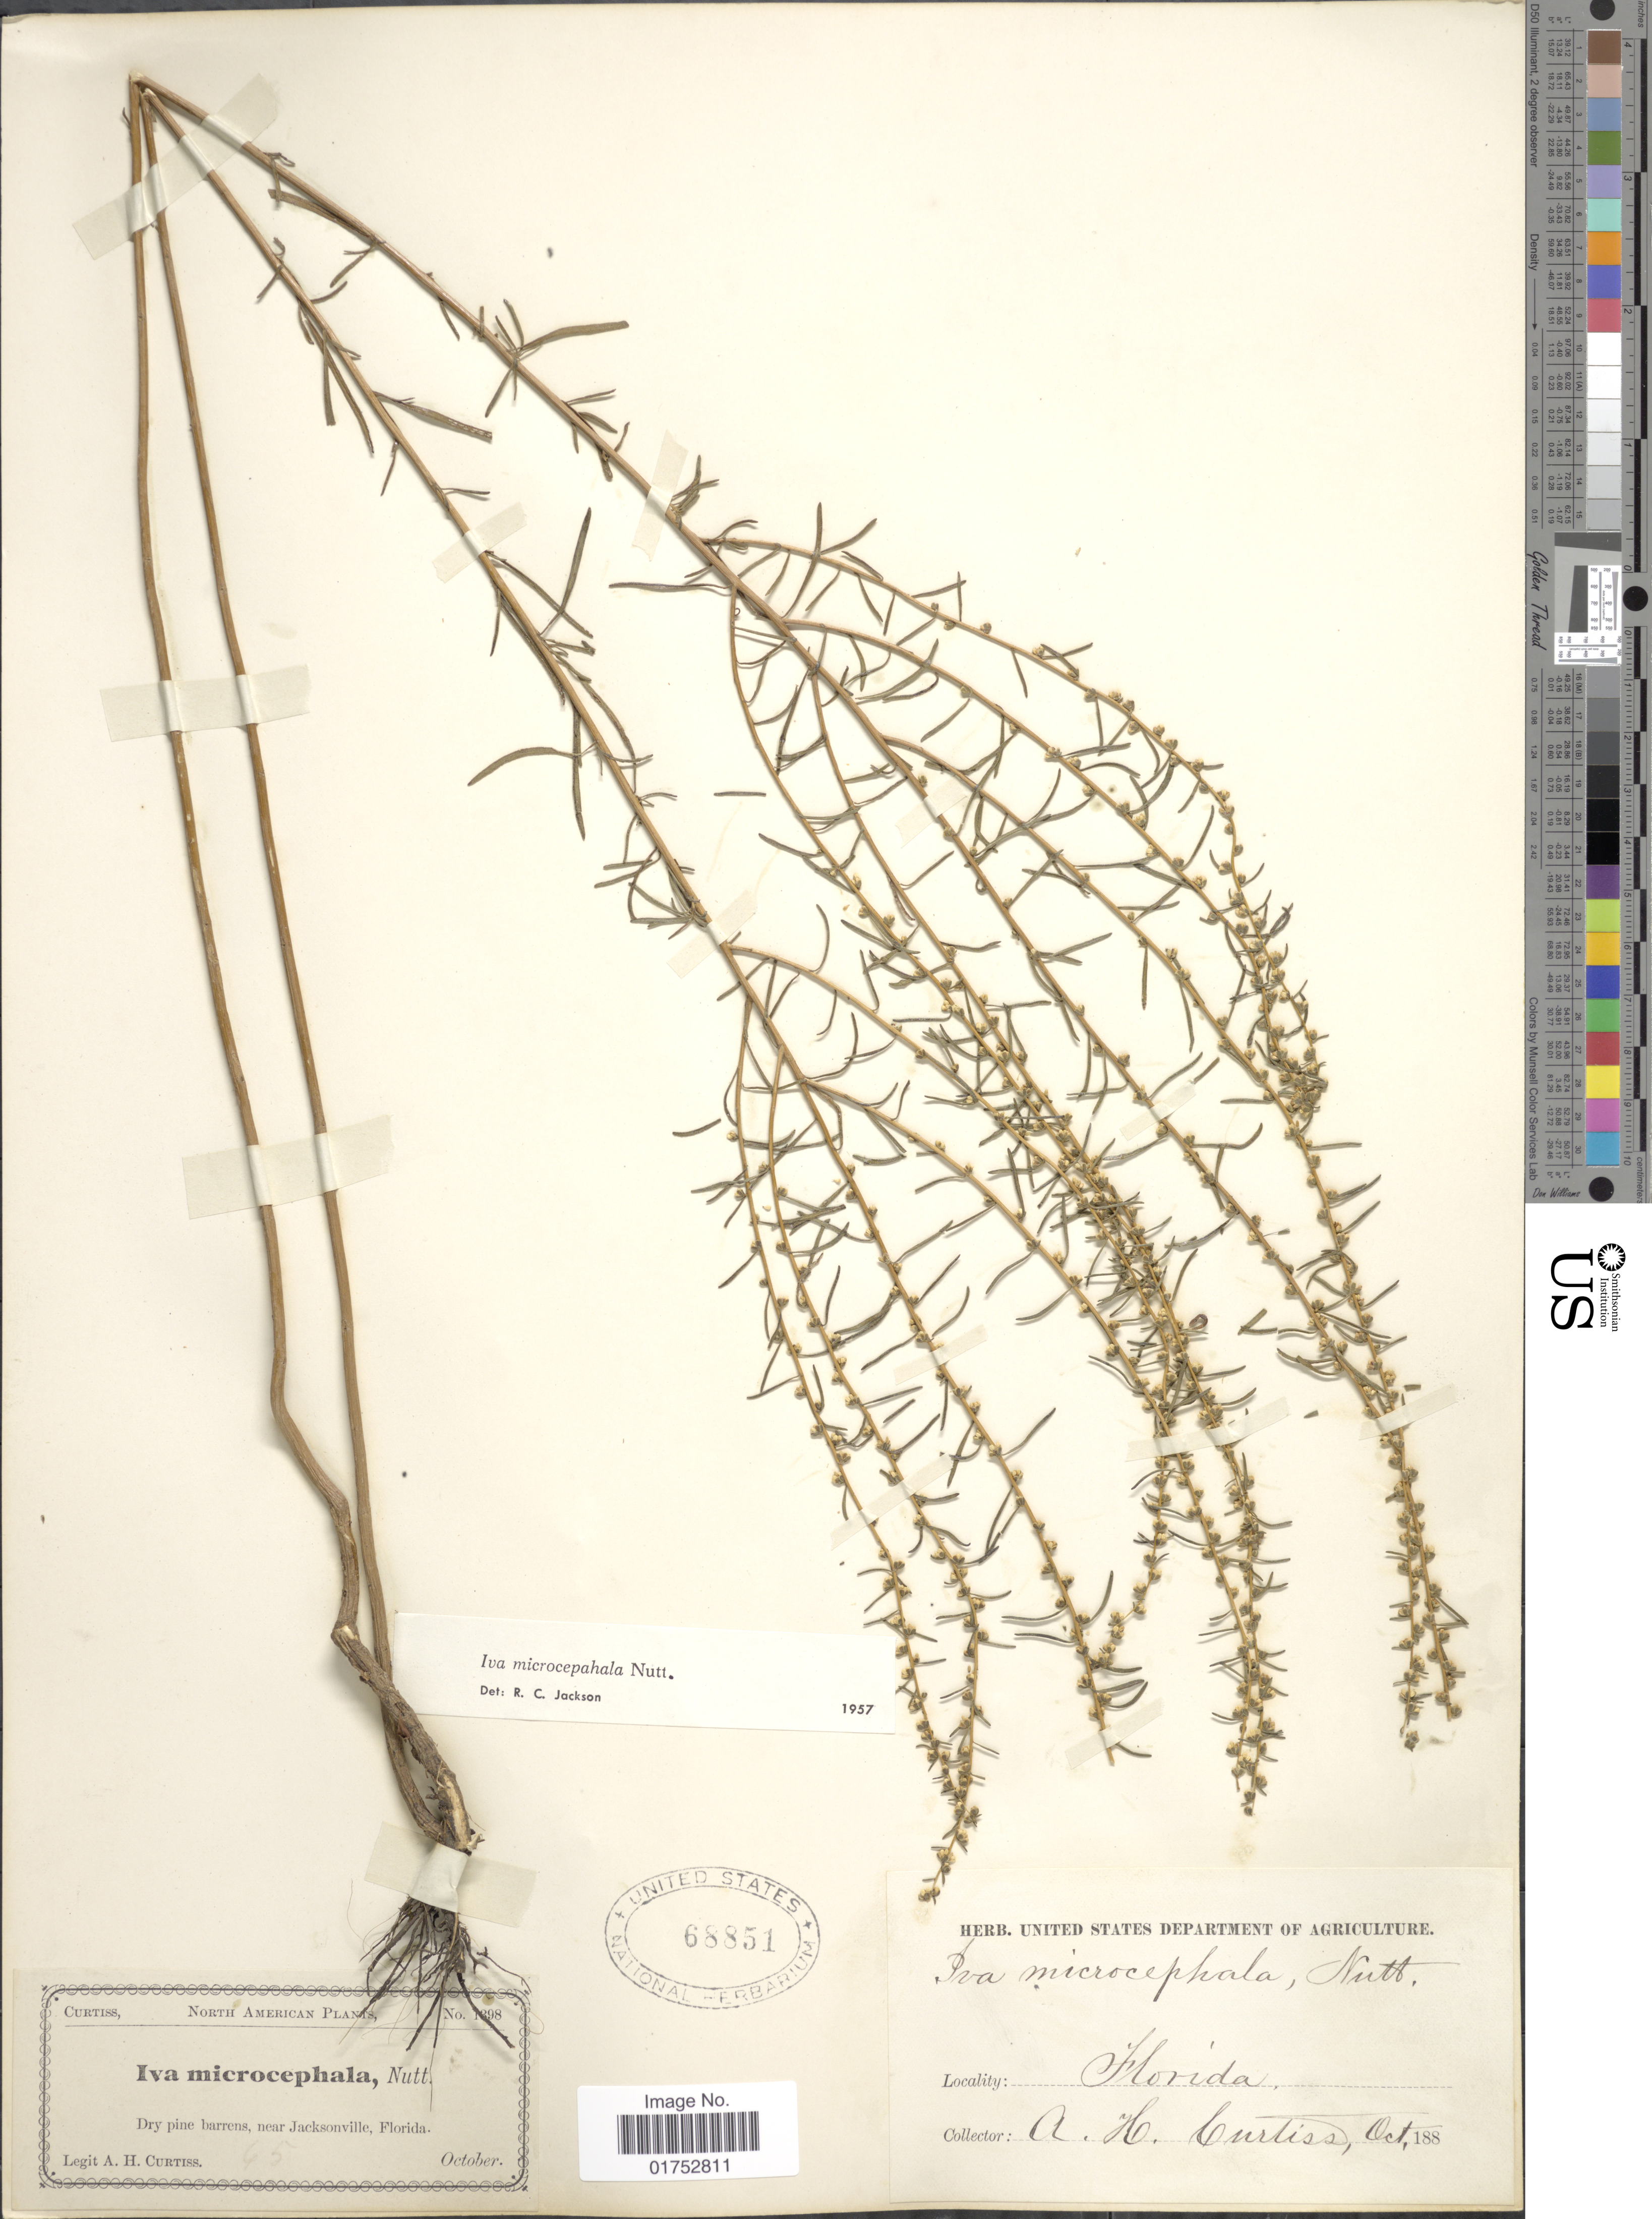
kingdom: Plantae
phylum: Tracheophyta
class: Magnoliopsida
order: Asterales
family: Asteraceae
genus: Iva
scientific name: Iva microcephala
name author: Nutt.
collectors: A. H. Curtiss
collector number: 1!98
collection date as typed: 188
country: United States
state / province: Florida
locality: North America, near Jacksonville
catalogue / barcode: US 68851